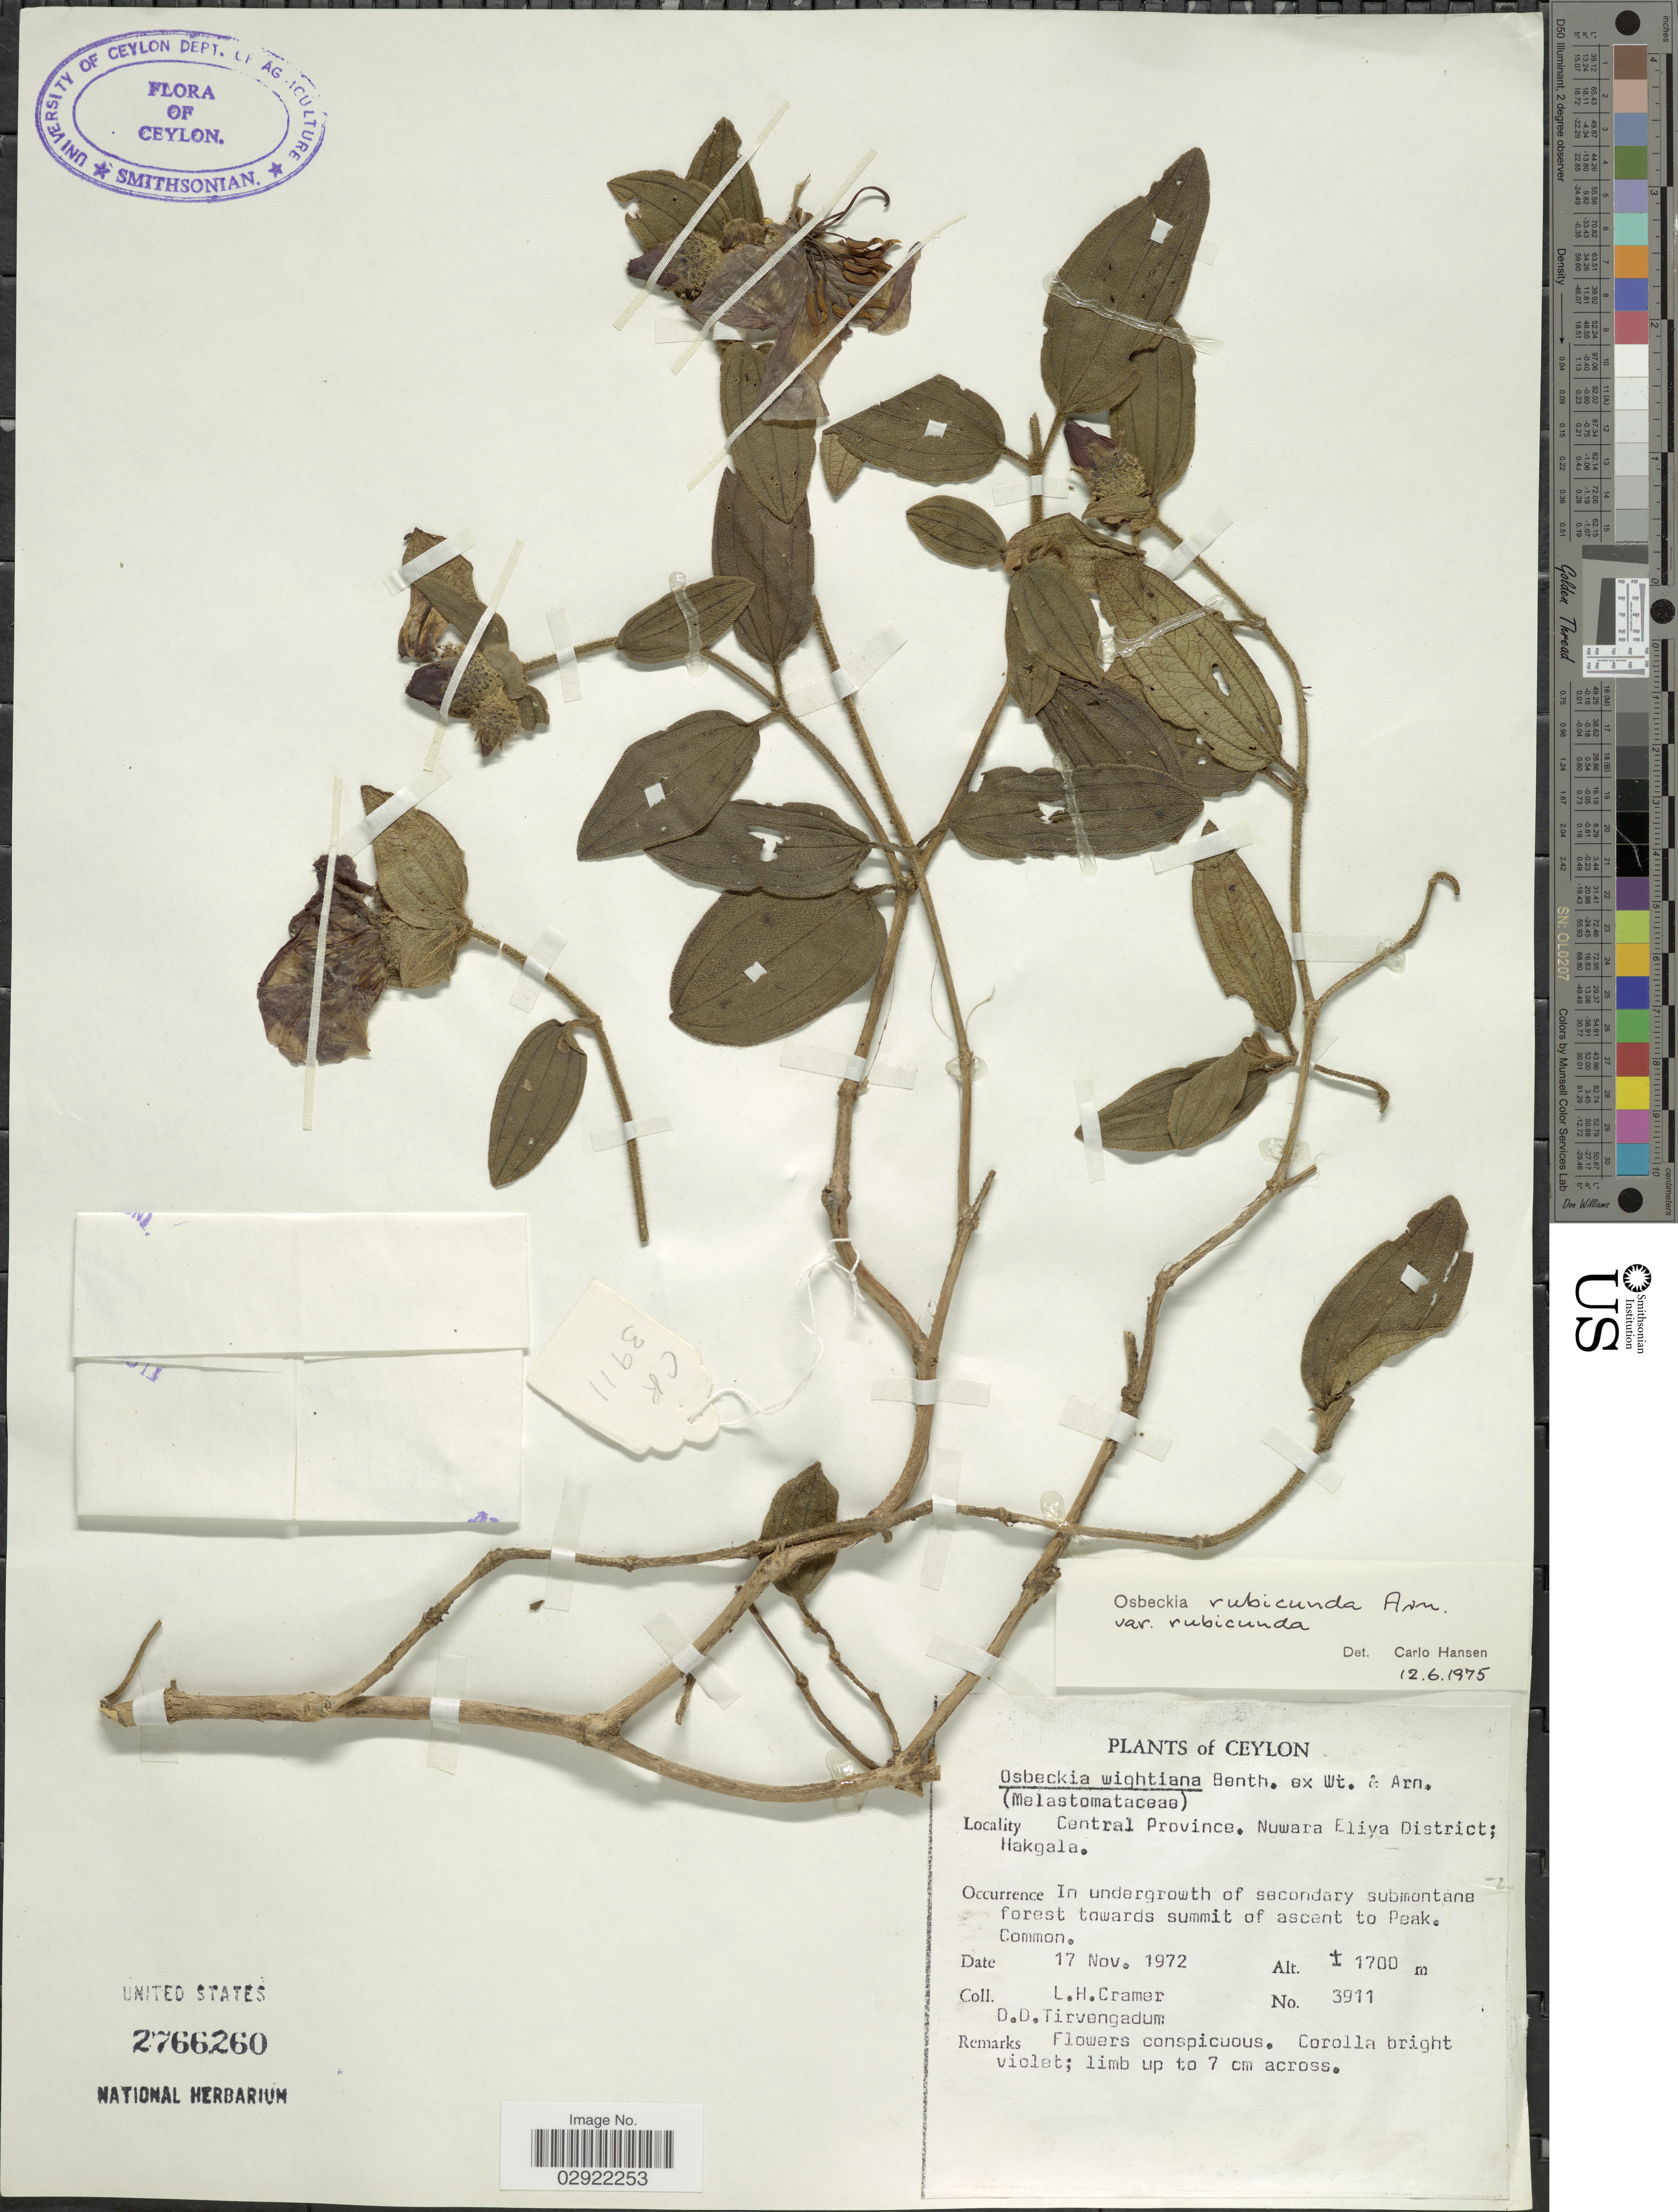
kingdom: Plantae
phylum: Tracheophyta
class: Magnoliopsida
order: Myrtales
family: Melastomataceae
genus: Osbeckia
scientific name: Osbeckia rubicunda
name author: Arn.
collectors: L. H. Cramer & D. Tirvengadum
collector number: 3911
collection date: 1972-11-17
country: Sri Lanka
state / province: Central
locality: Ceylon. Nuwara Eliya District; Hakgala.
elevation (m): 1700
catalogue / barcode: US 2766260